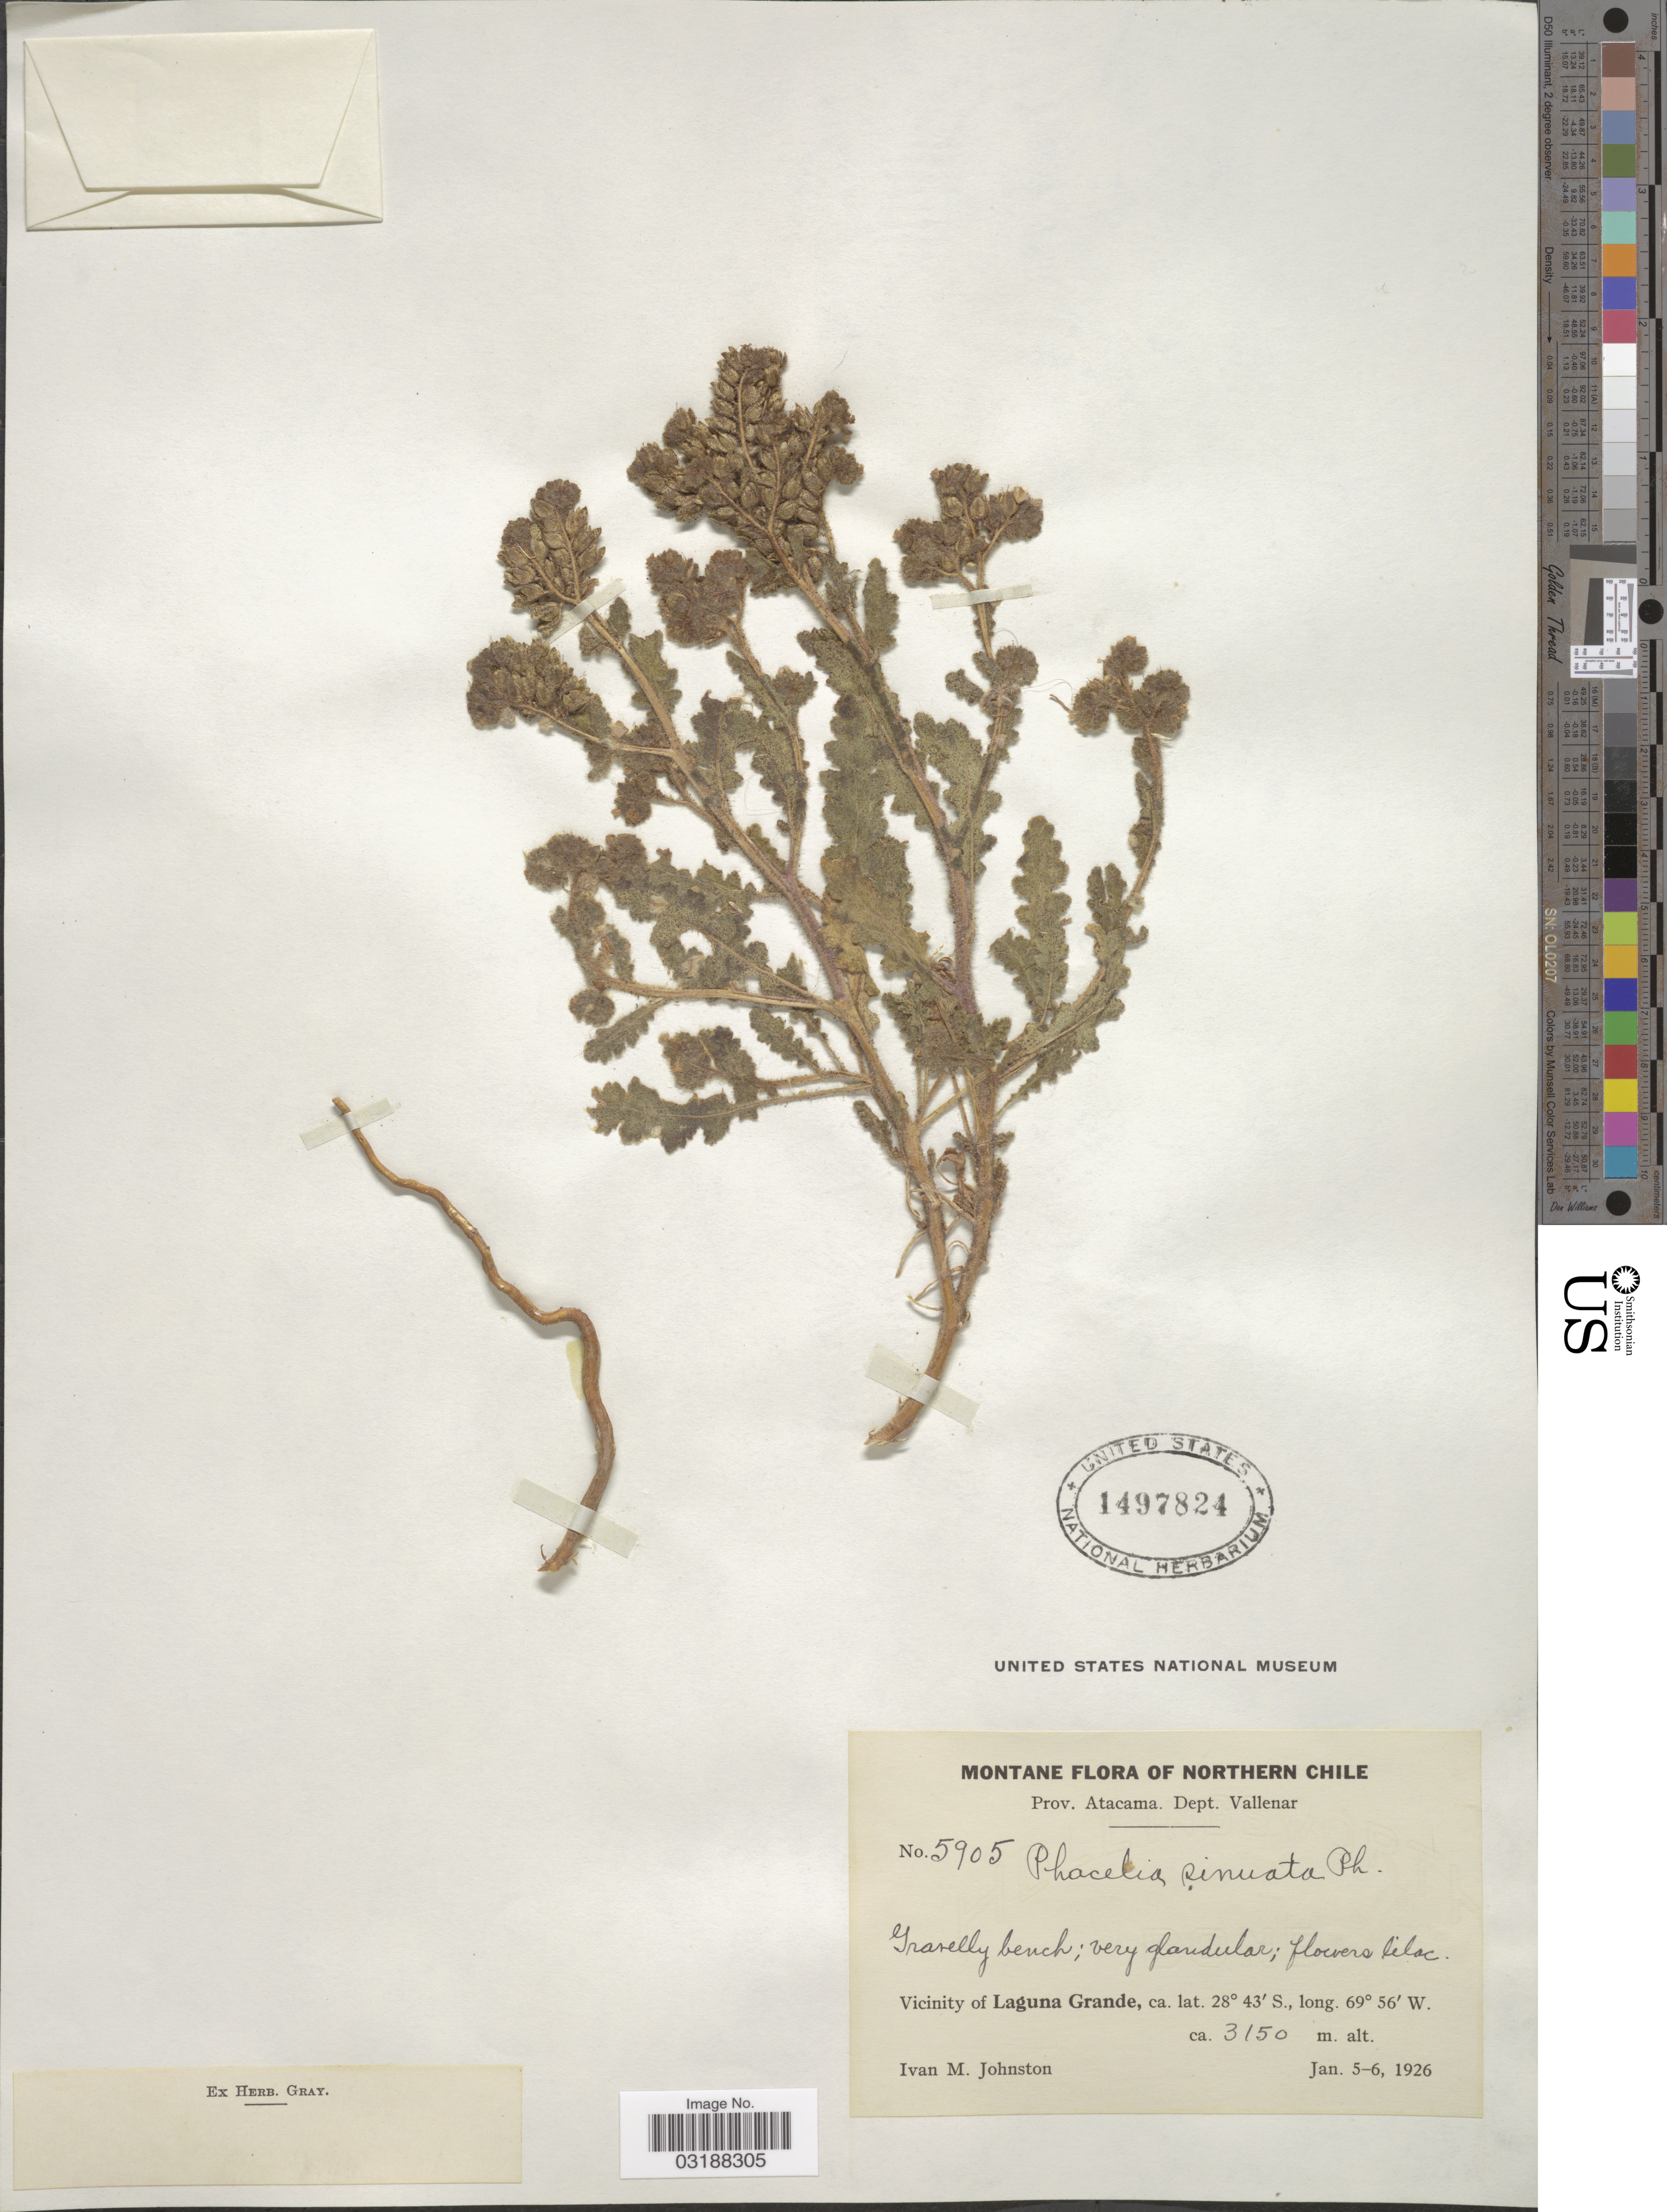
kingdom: Plantae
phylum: Tracheophyta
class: Magnoliopsida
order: Boraginales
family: Hydrophyllaceae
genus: Phacelia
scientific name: Phacelia sinuata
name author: Phil.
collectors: I.M. Johnston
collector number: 5905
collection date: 1926-01-05/1926-01-06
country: Chile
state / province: Atacama (III)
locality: Motnane flora of Northern Chile. Prov. Atacama. Dept. Vallenar. Vicinity of Laguna Grande.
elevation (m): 3150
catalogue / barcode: US 1497824